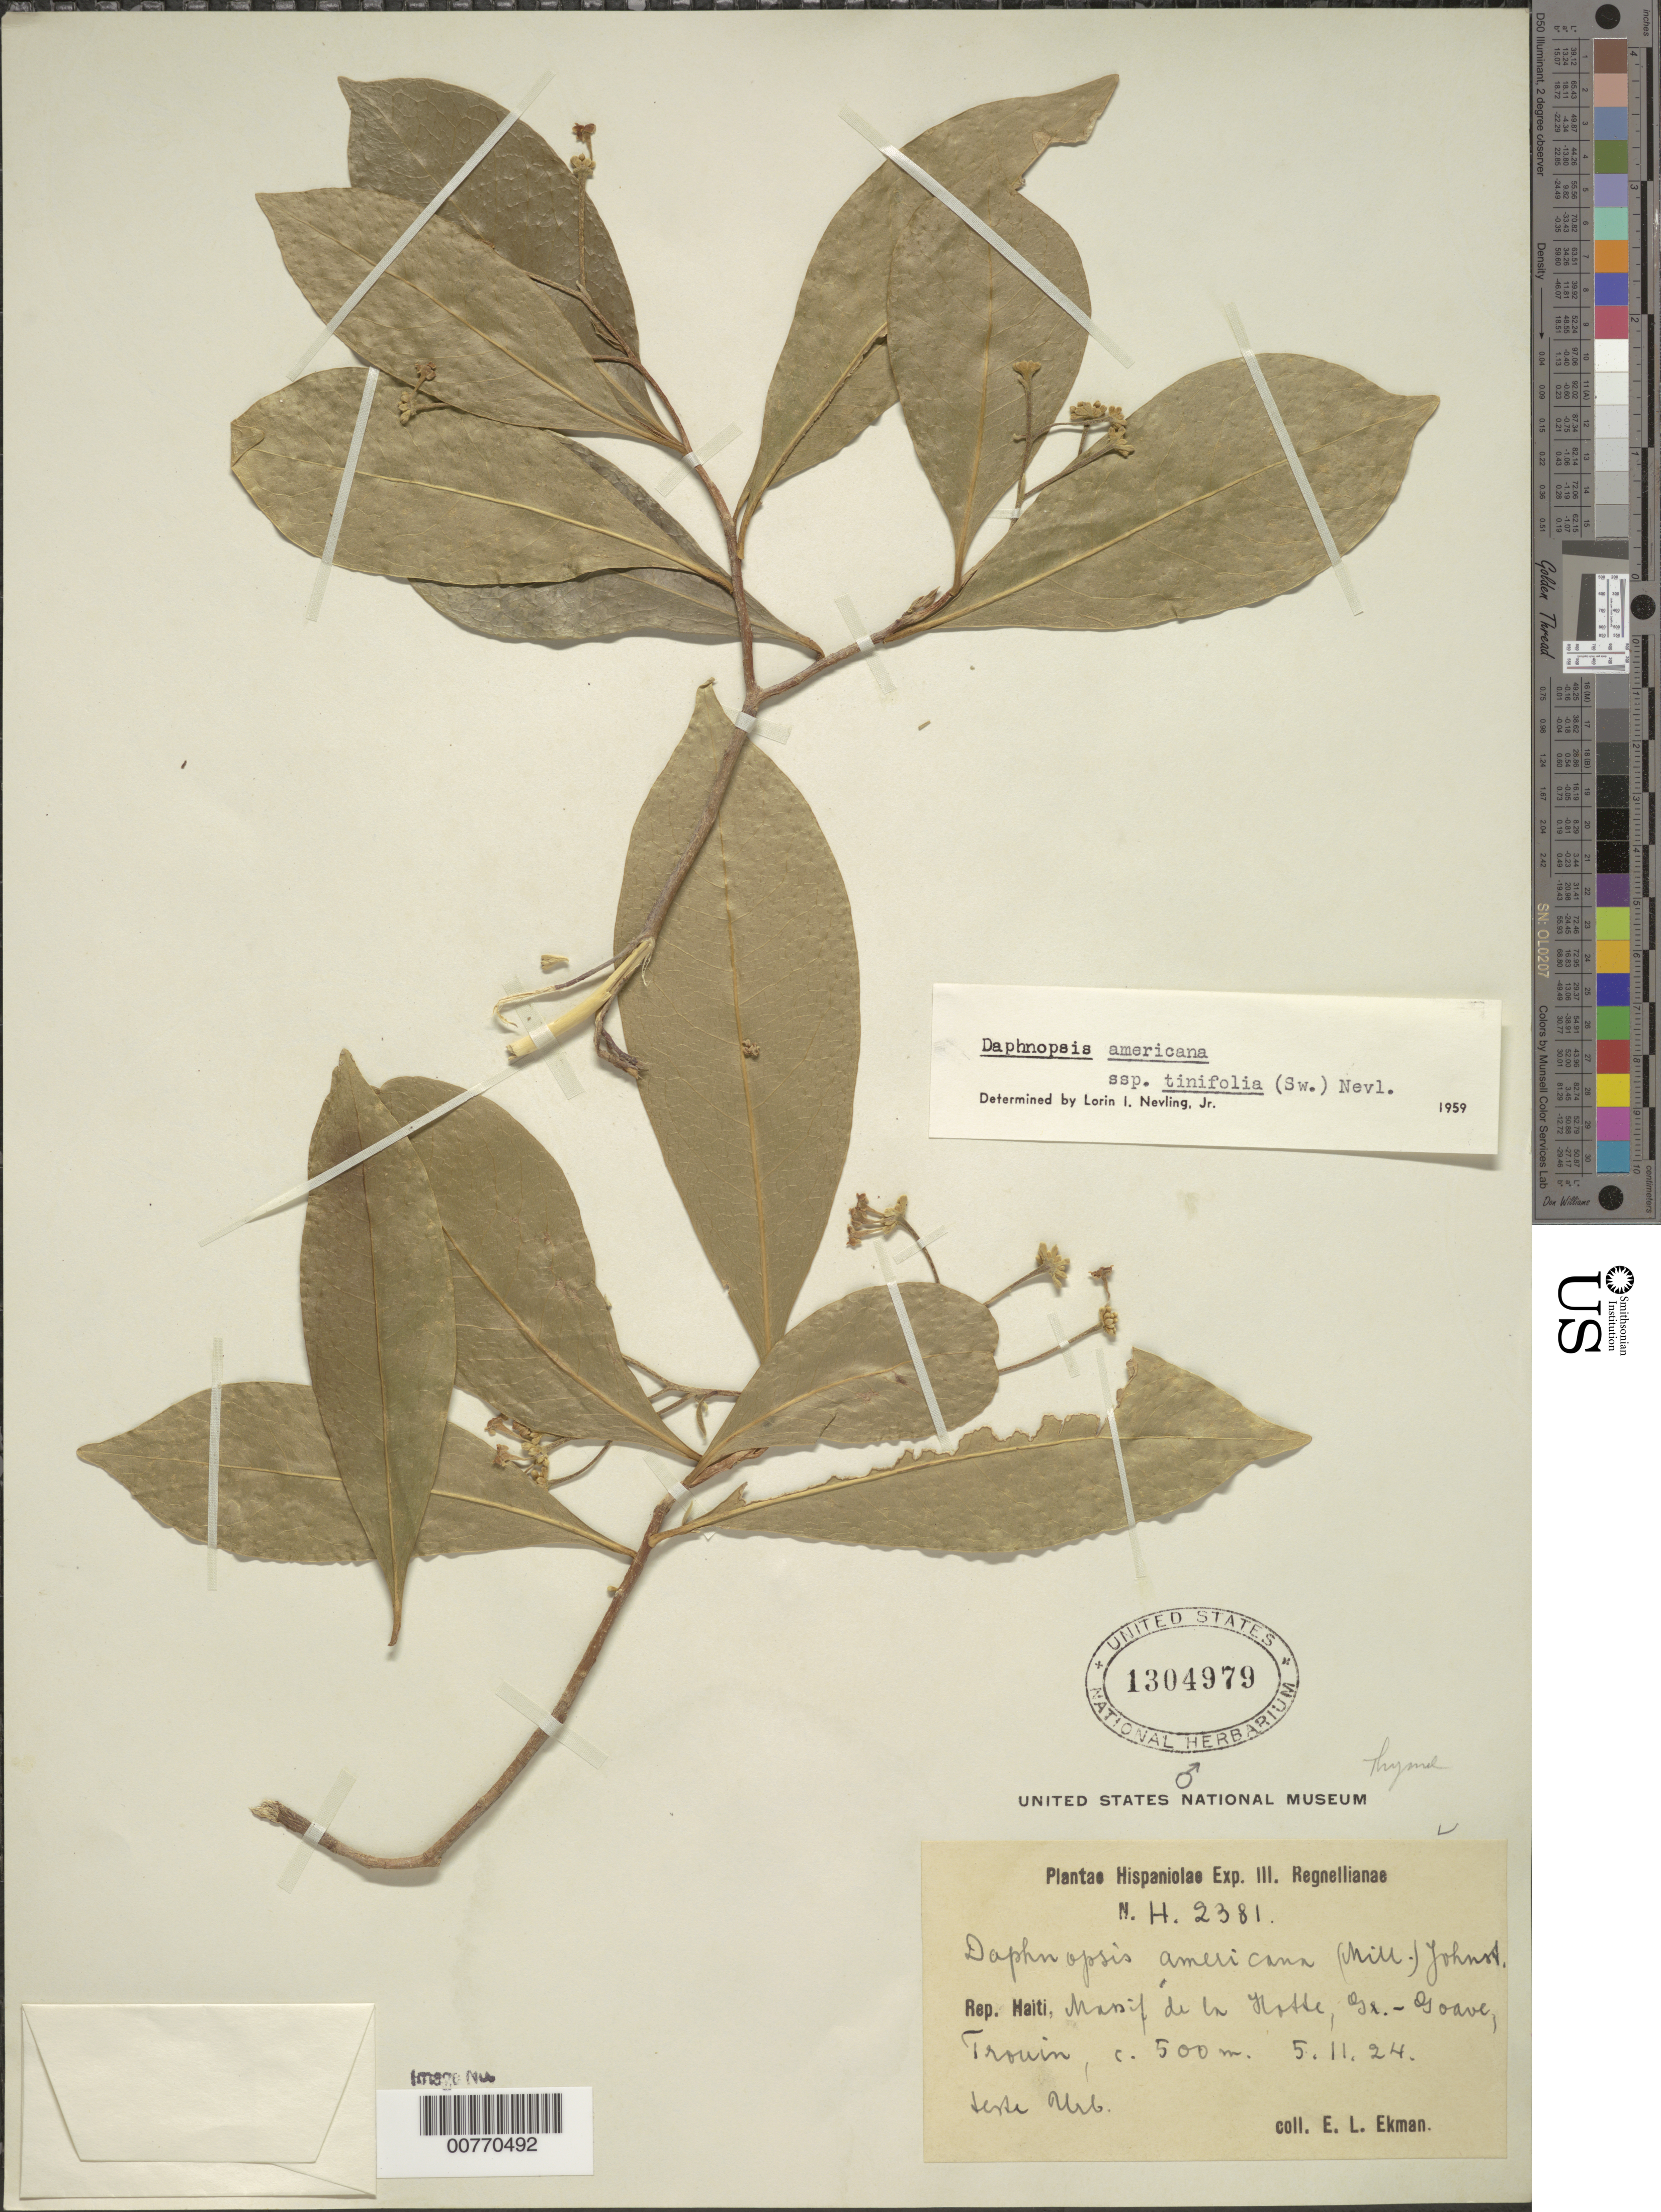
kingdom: Plantae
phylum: Tracheophyta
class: Magnoliopsida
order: Malvales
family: Thymelaeaceae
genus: Daphnopsis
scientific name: Daphnopsis americana subsp. cumingii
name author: (Meisn.) Nevling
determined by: Nevling, L. I., Jr.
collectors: E. L. Ekman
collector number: H 2381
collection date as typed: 05 Nov 1924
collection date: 1924-11-05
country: Haiti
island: Hispaniola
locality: Massif de la Hotte, Gr.-Goave, Trouin.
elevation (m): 500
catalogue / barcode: US 1304979